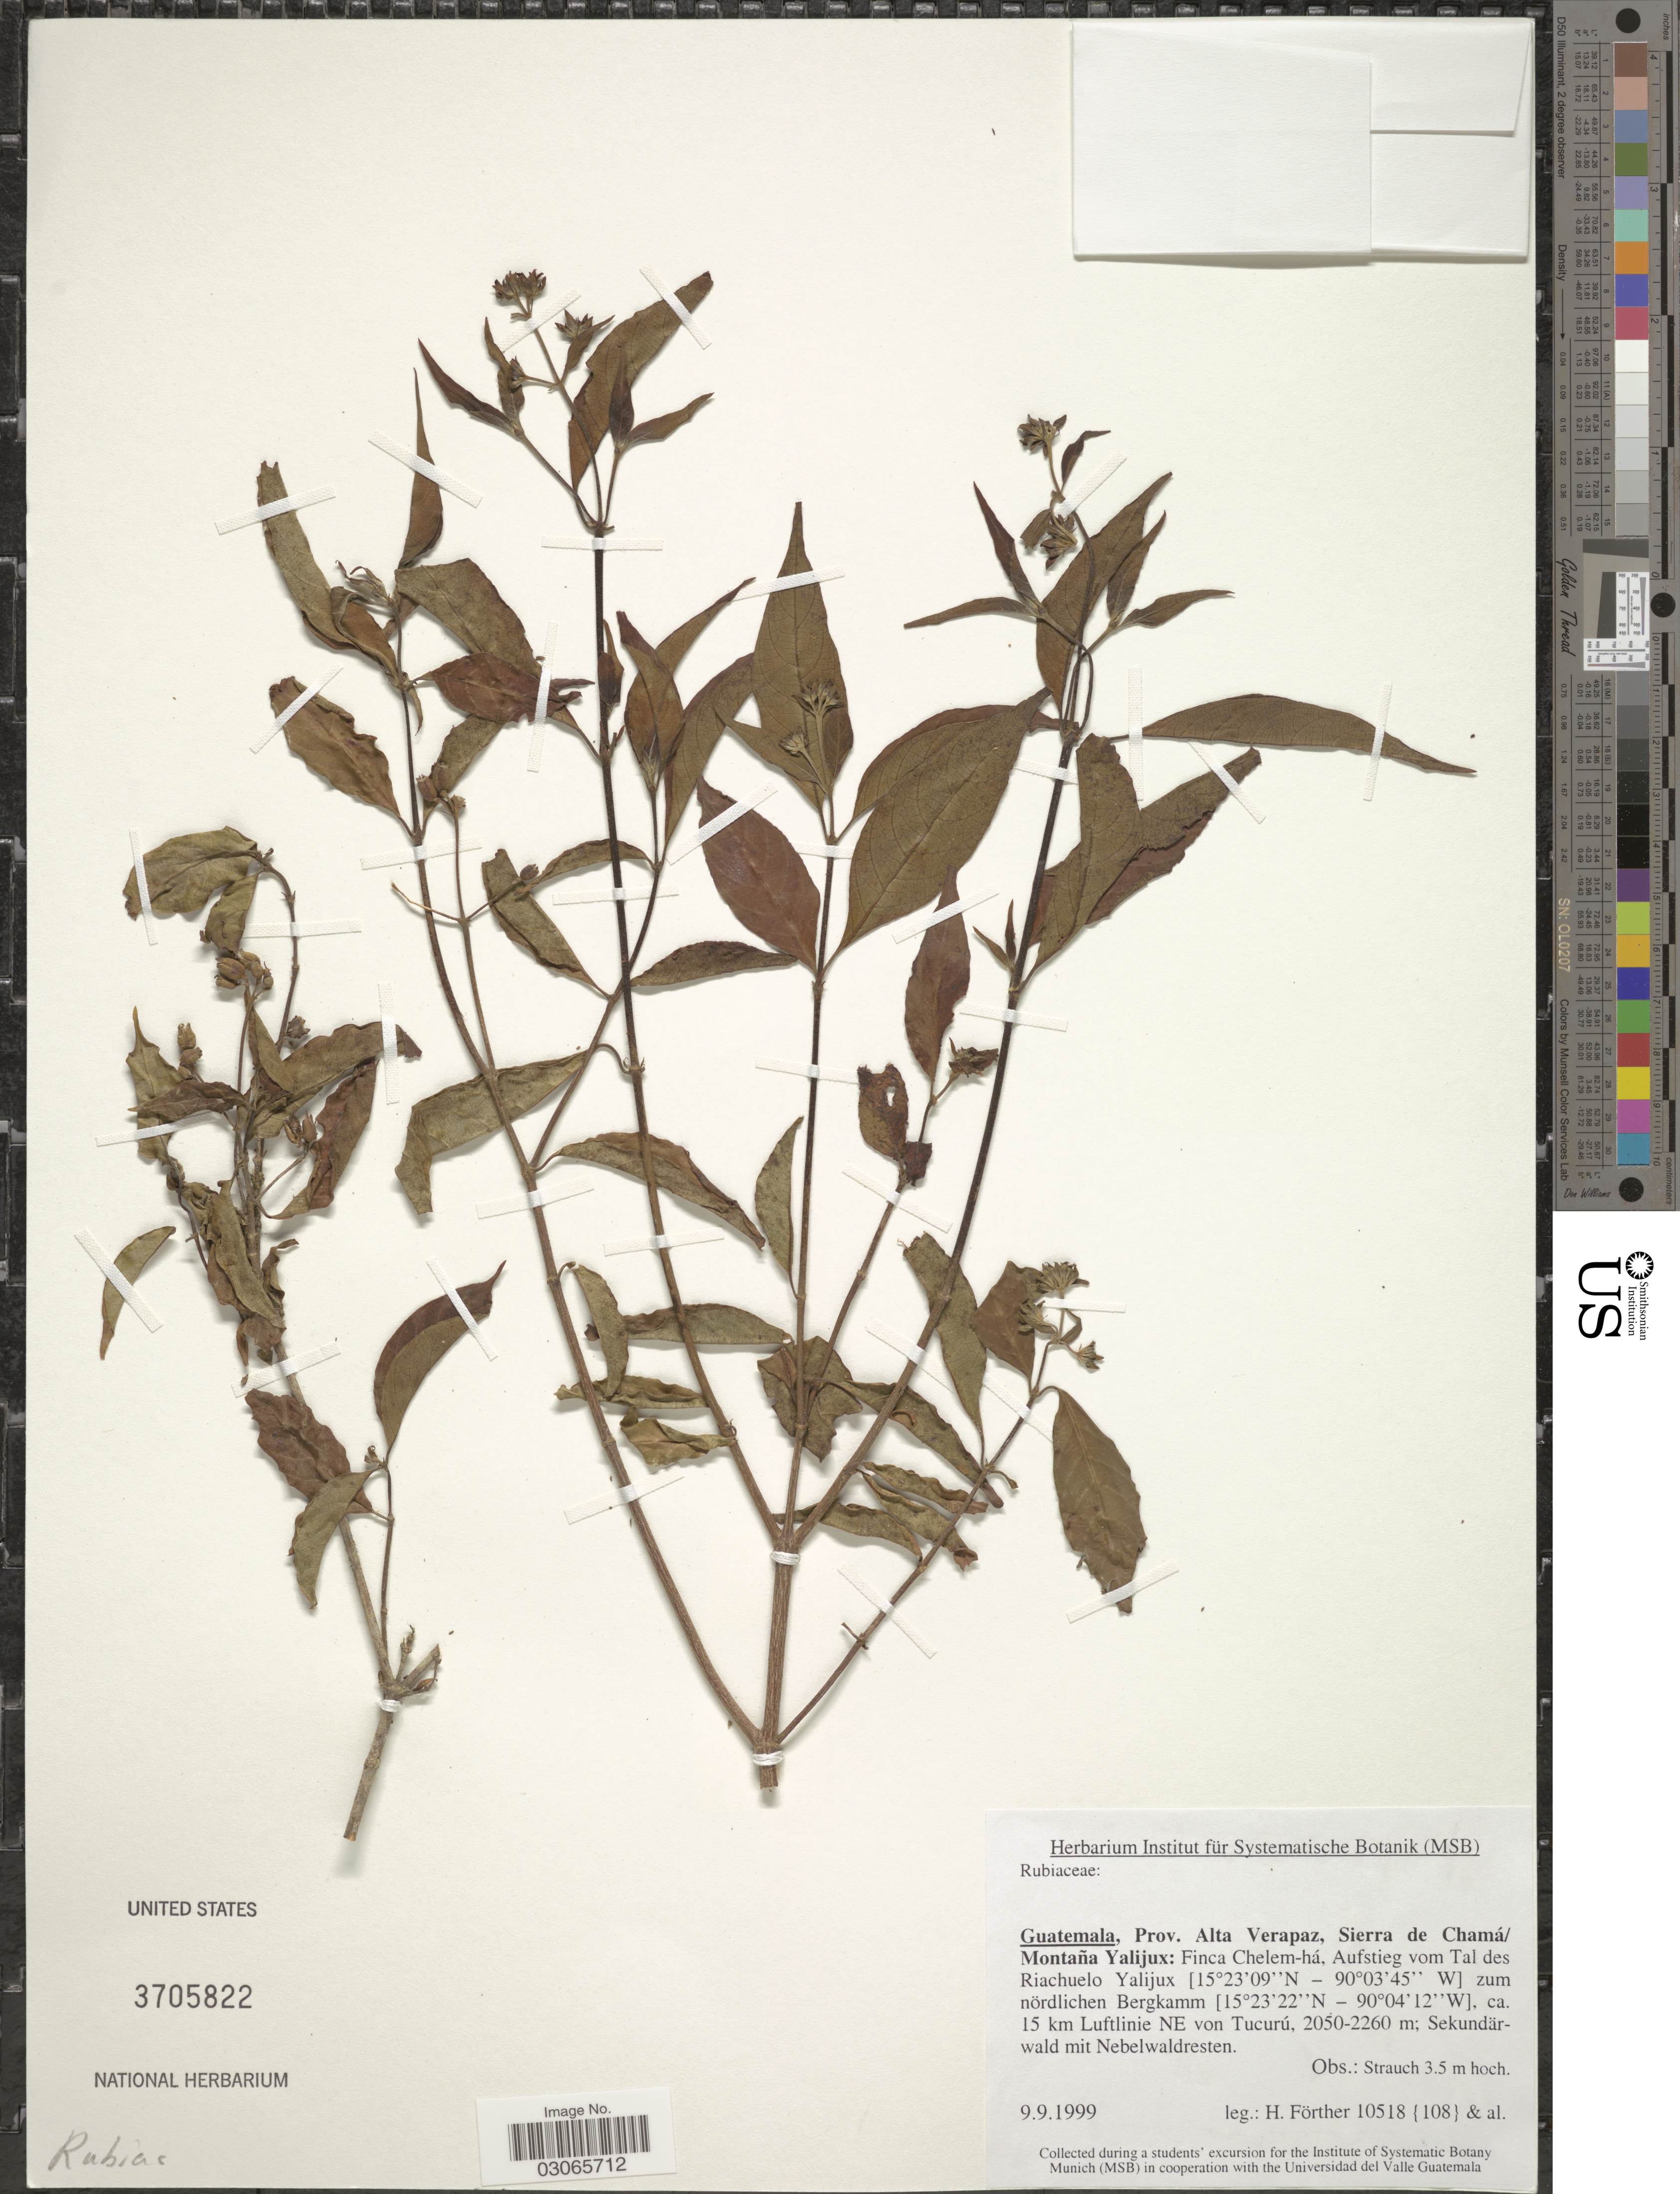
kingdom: Plantae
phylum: Tracheophyta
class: Magnoliopsida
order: Gentianales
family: Rubiaceae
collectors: H. Förther & et al.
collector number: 10518 {108}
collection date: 1999-09-09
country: Guatemala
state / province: Alta Verapaz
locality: Sierra de Chamá/Montaña Yalijux: Finca Chelem-há. Aufstieg vom Tal des Riachuelo Yalijux zum nördlichen Bergkamm, ca 15 km Luftlinie NE von Tucurú.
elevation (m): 2050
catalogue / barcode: US 3705822